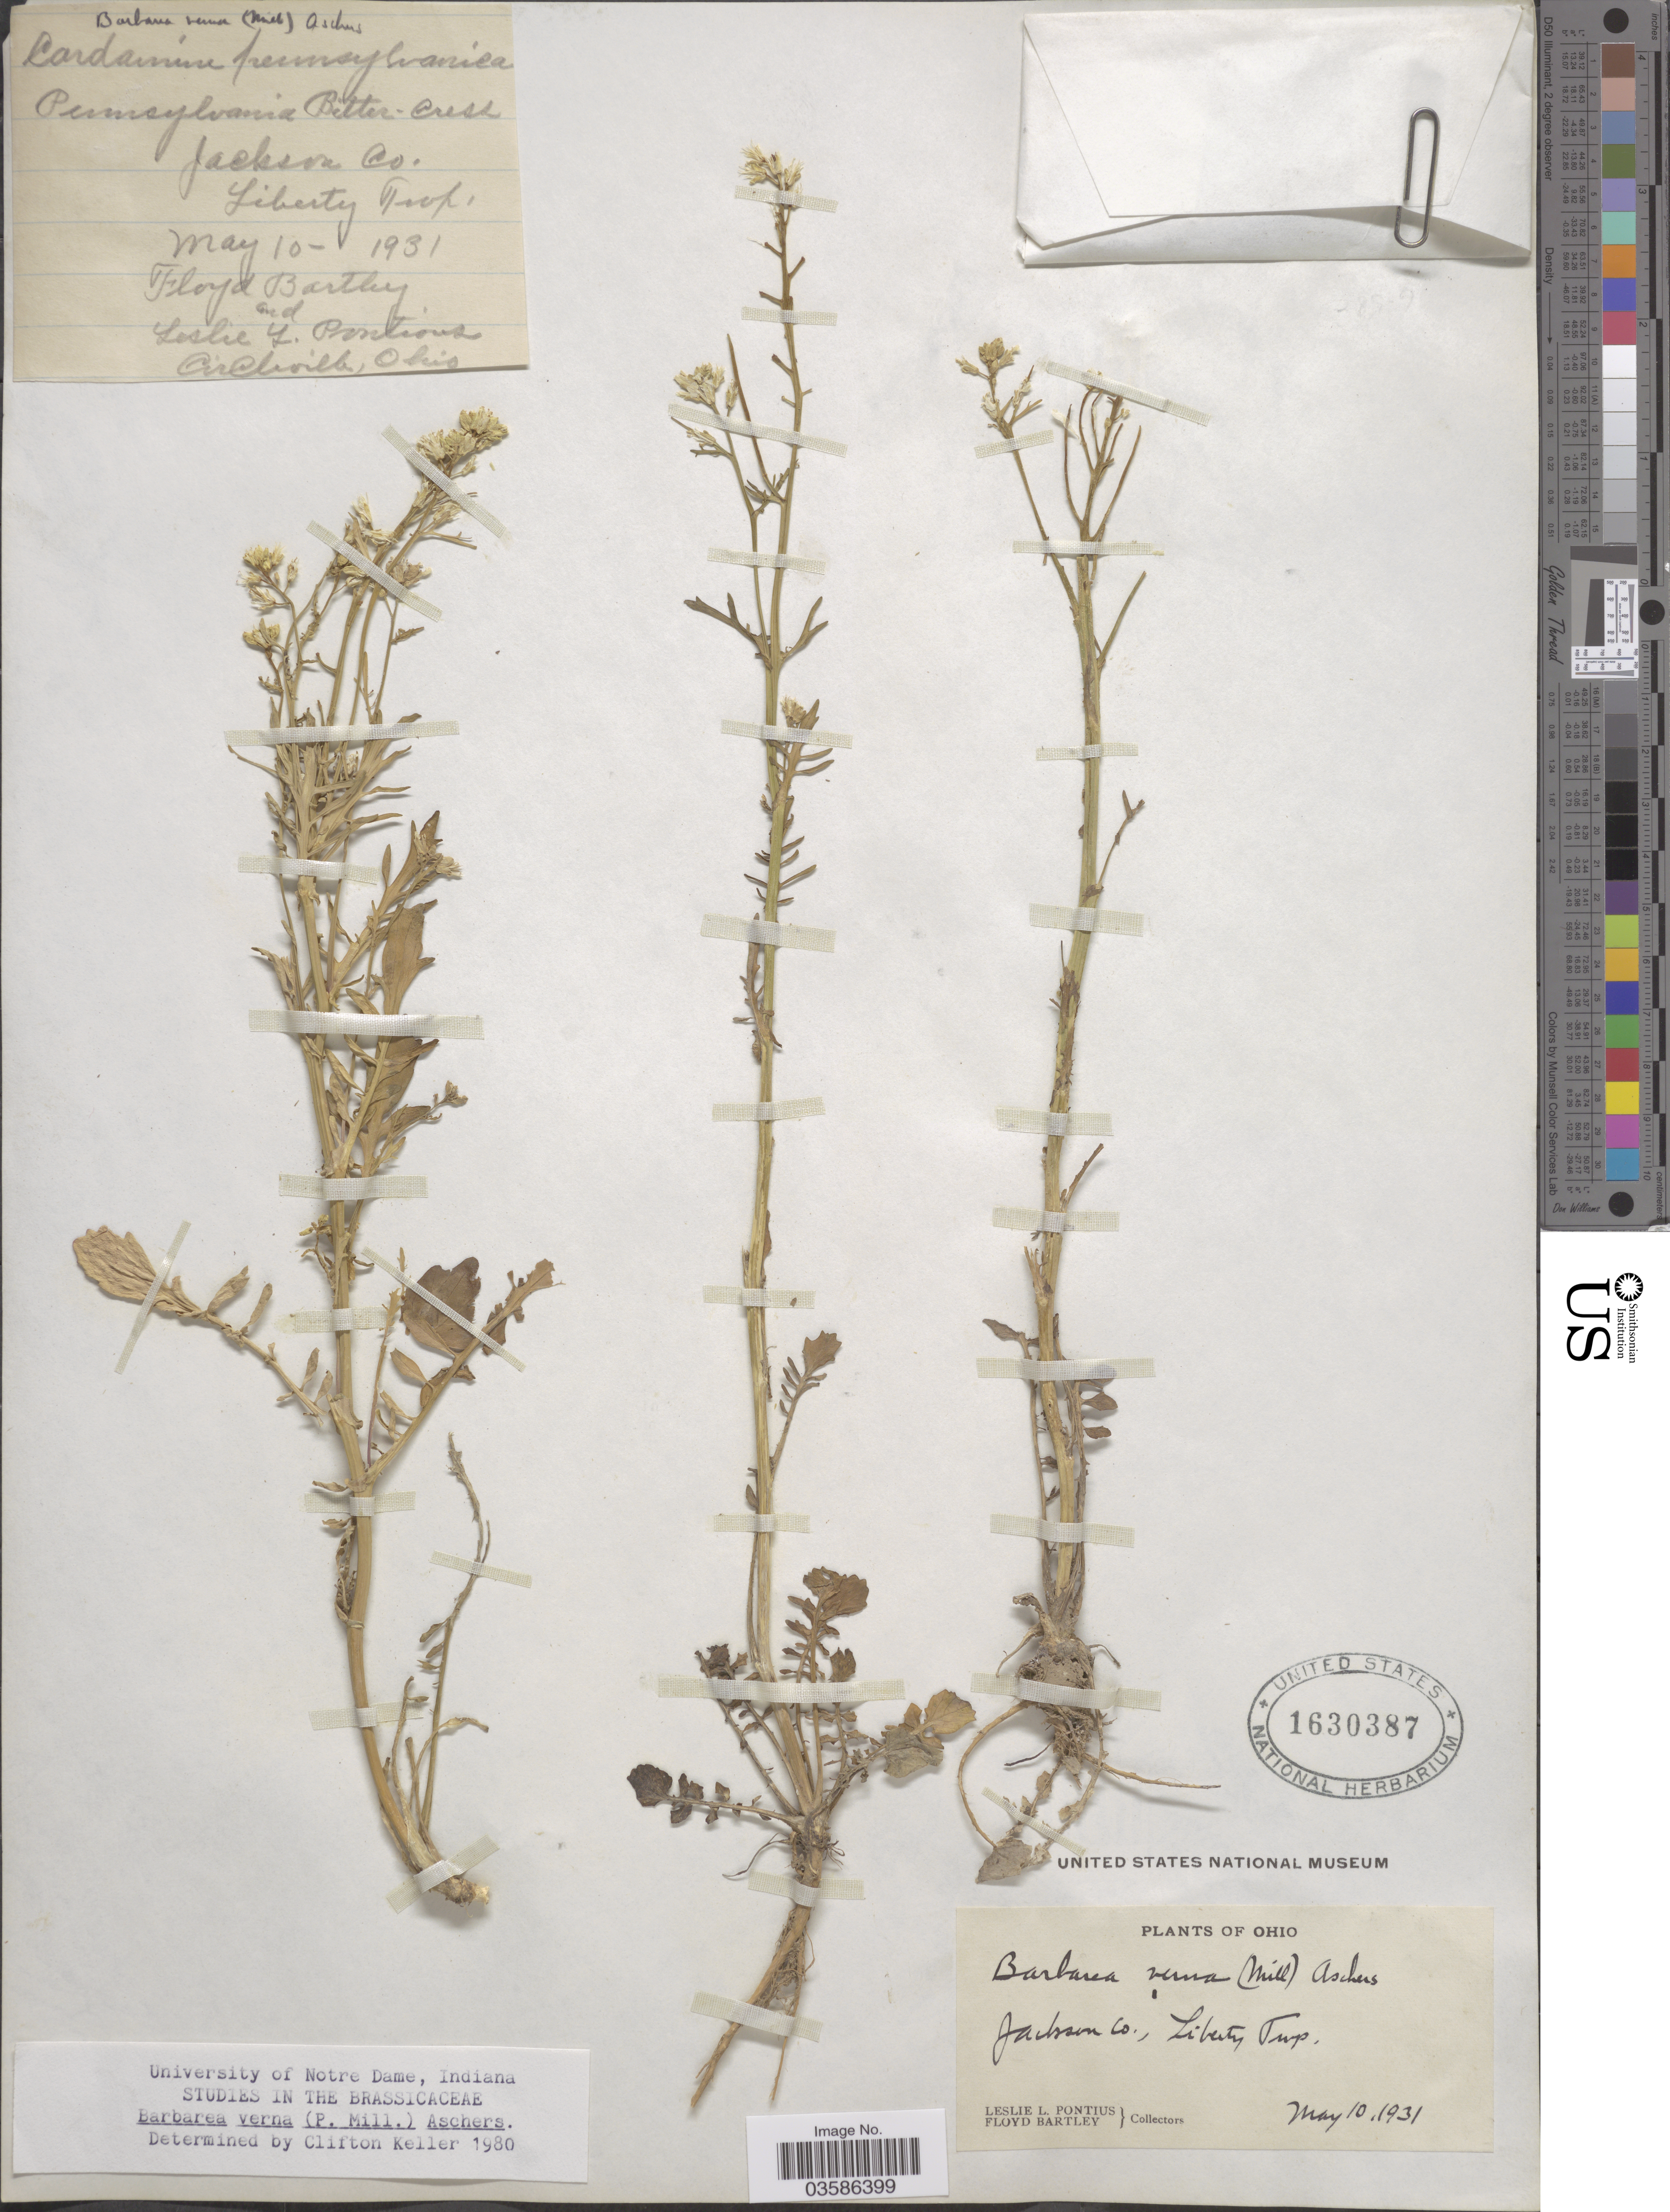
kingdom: Plantae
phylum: Tracheophyta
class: Magnoliopsida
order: Brassicales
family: Brassicaceae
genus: Barbarea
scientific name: Barbarea verna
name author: (Mill.) Asch.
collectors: L. Pontius & F. Bartley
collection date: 1931-05-10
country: United States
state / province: Ohio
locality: Jackson Co., Liberty Twp. Circleville.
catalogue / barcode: US 1630387